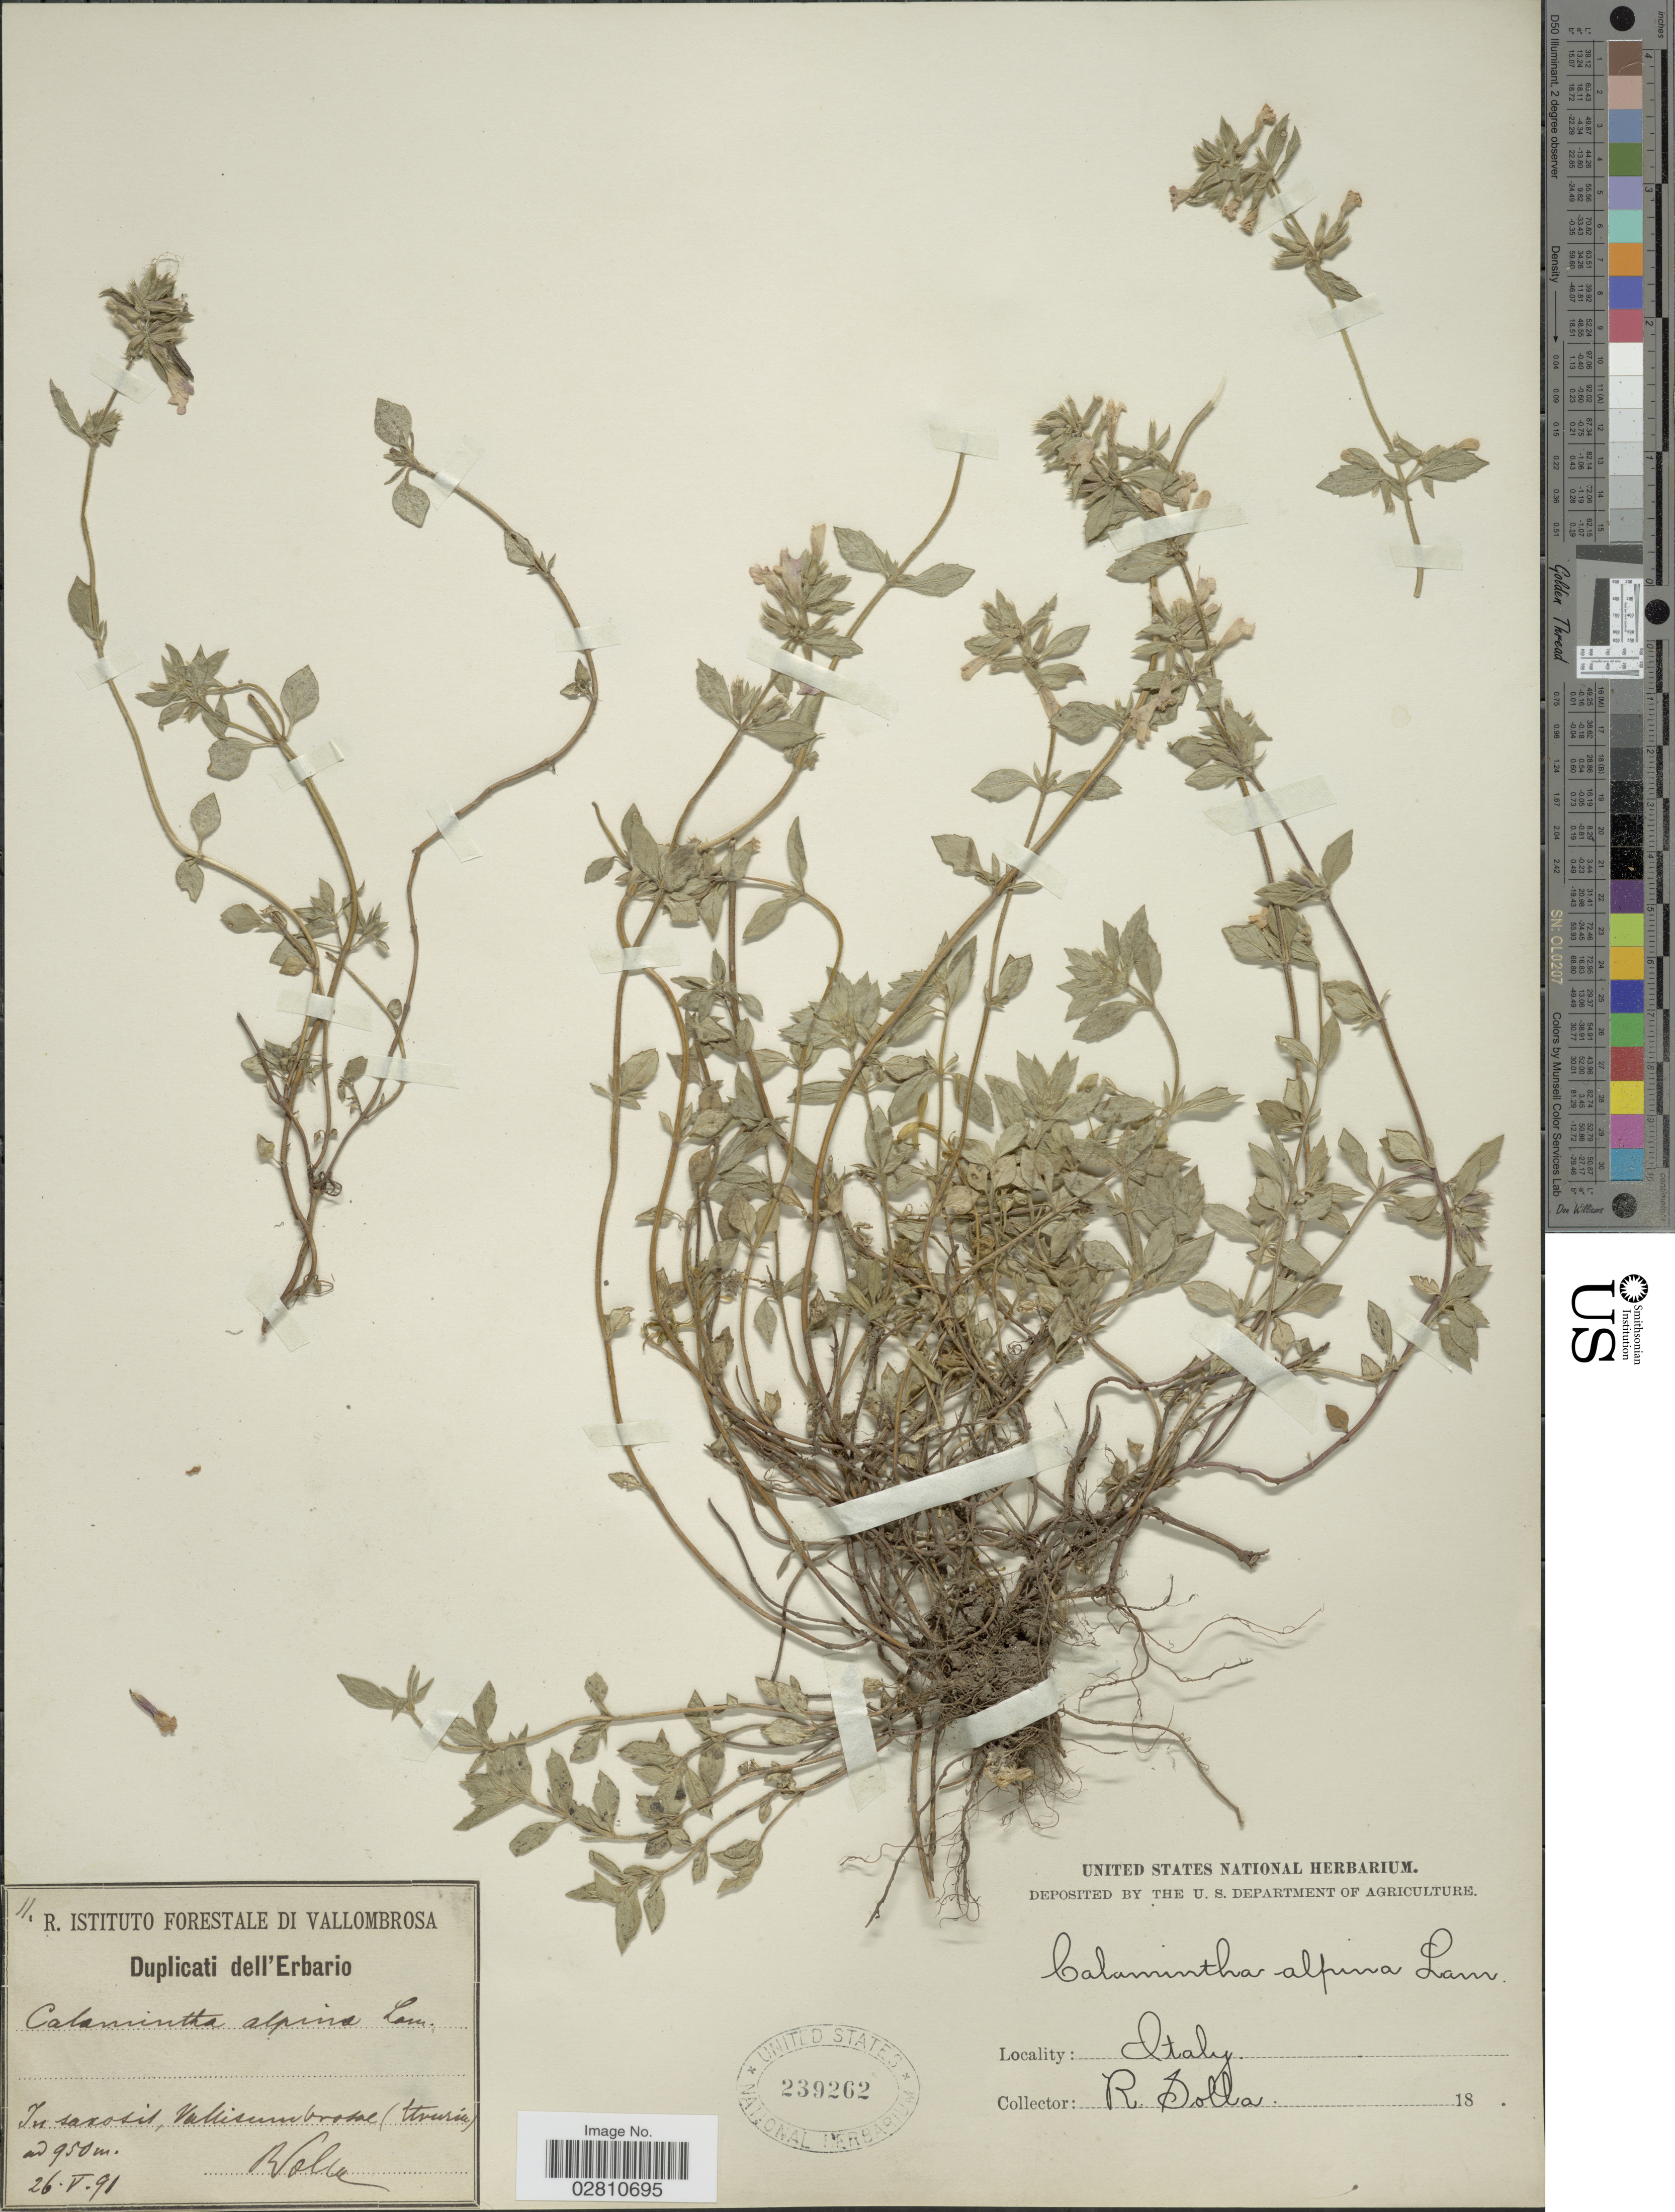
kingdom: Plantae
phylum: Tracheophyta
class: Magnoliopsida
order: Lamiales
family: Lamiaceae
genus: Clinopodium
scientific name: Clinopodium alpinum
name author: (L.) Kuntze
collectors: R. Solla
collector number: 11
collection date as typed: Transcribed d/m/y: 26/5/91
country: Italy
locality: In saxosis, Vallisumbrosae [interpreted] (Utvuria) [interpreted].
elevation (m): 950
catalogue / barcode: US 239262